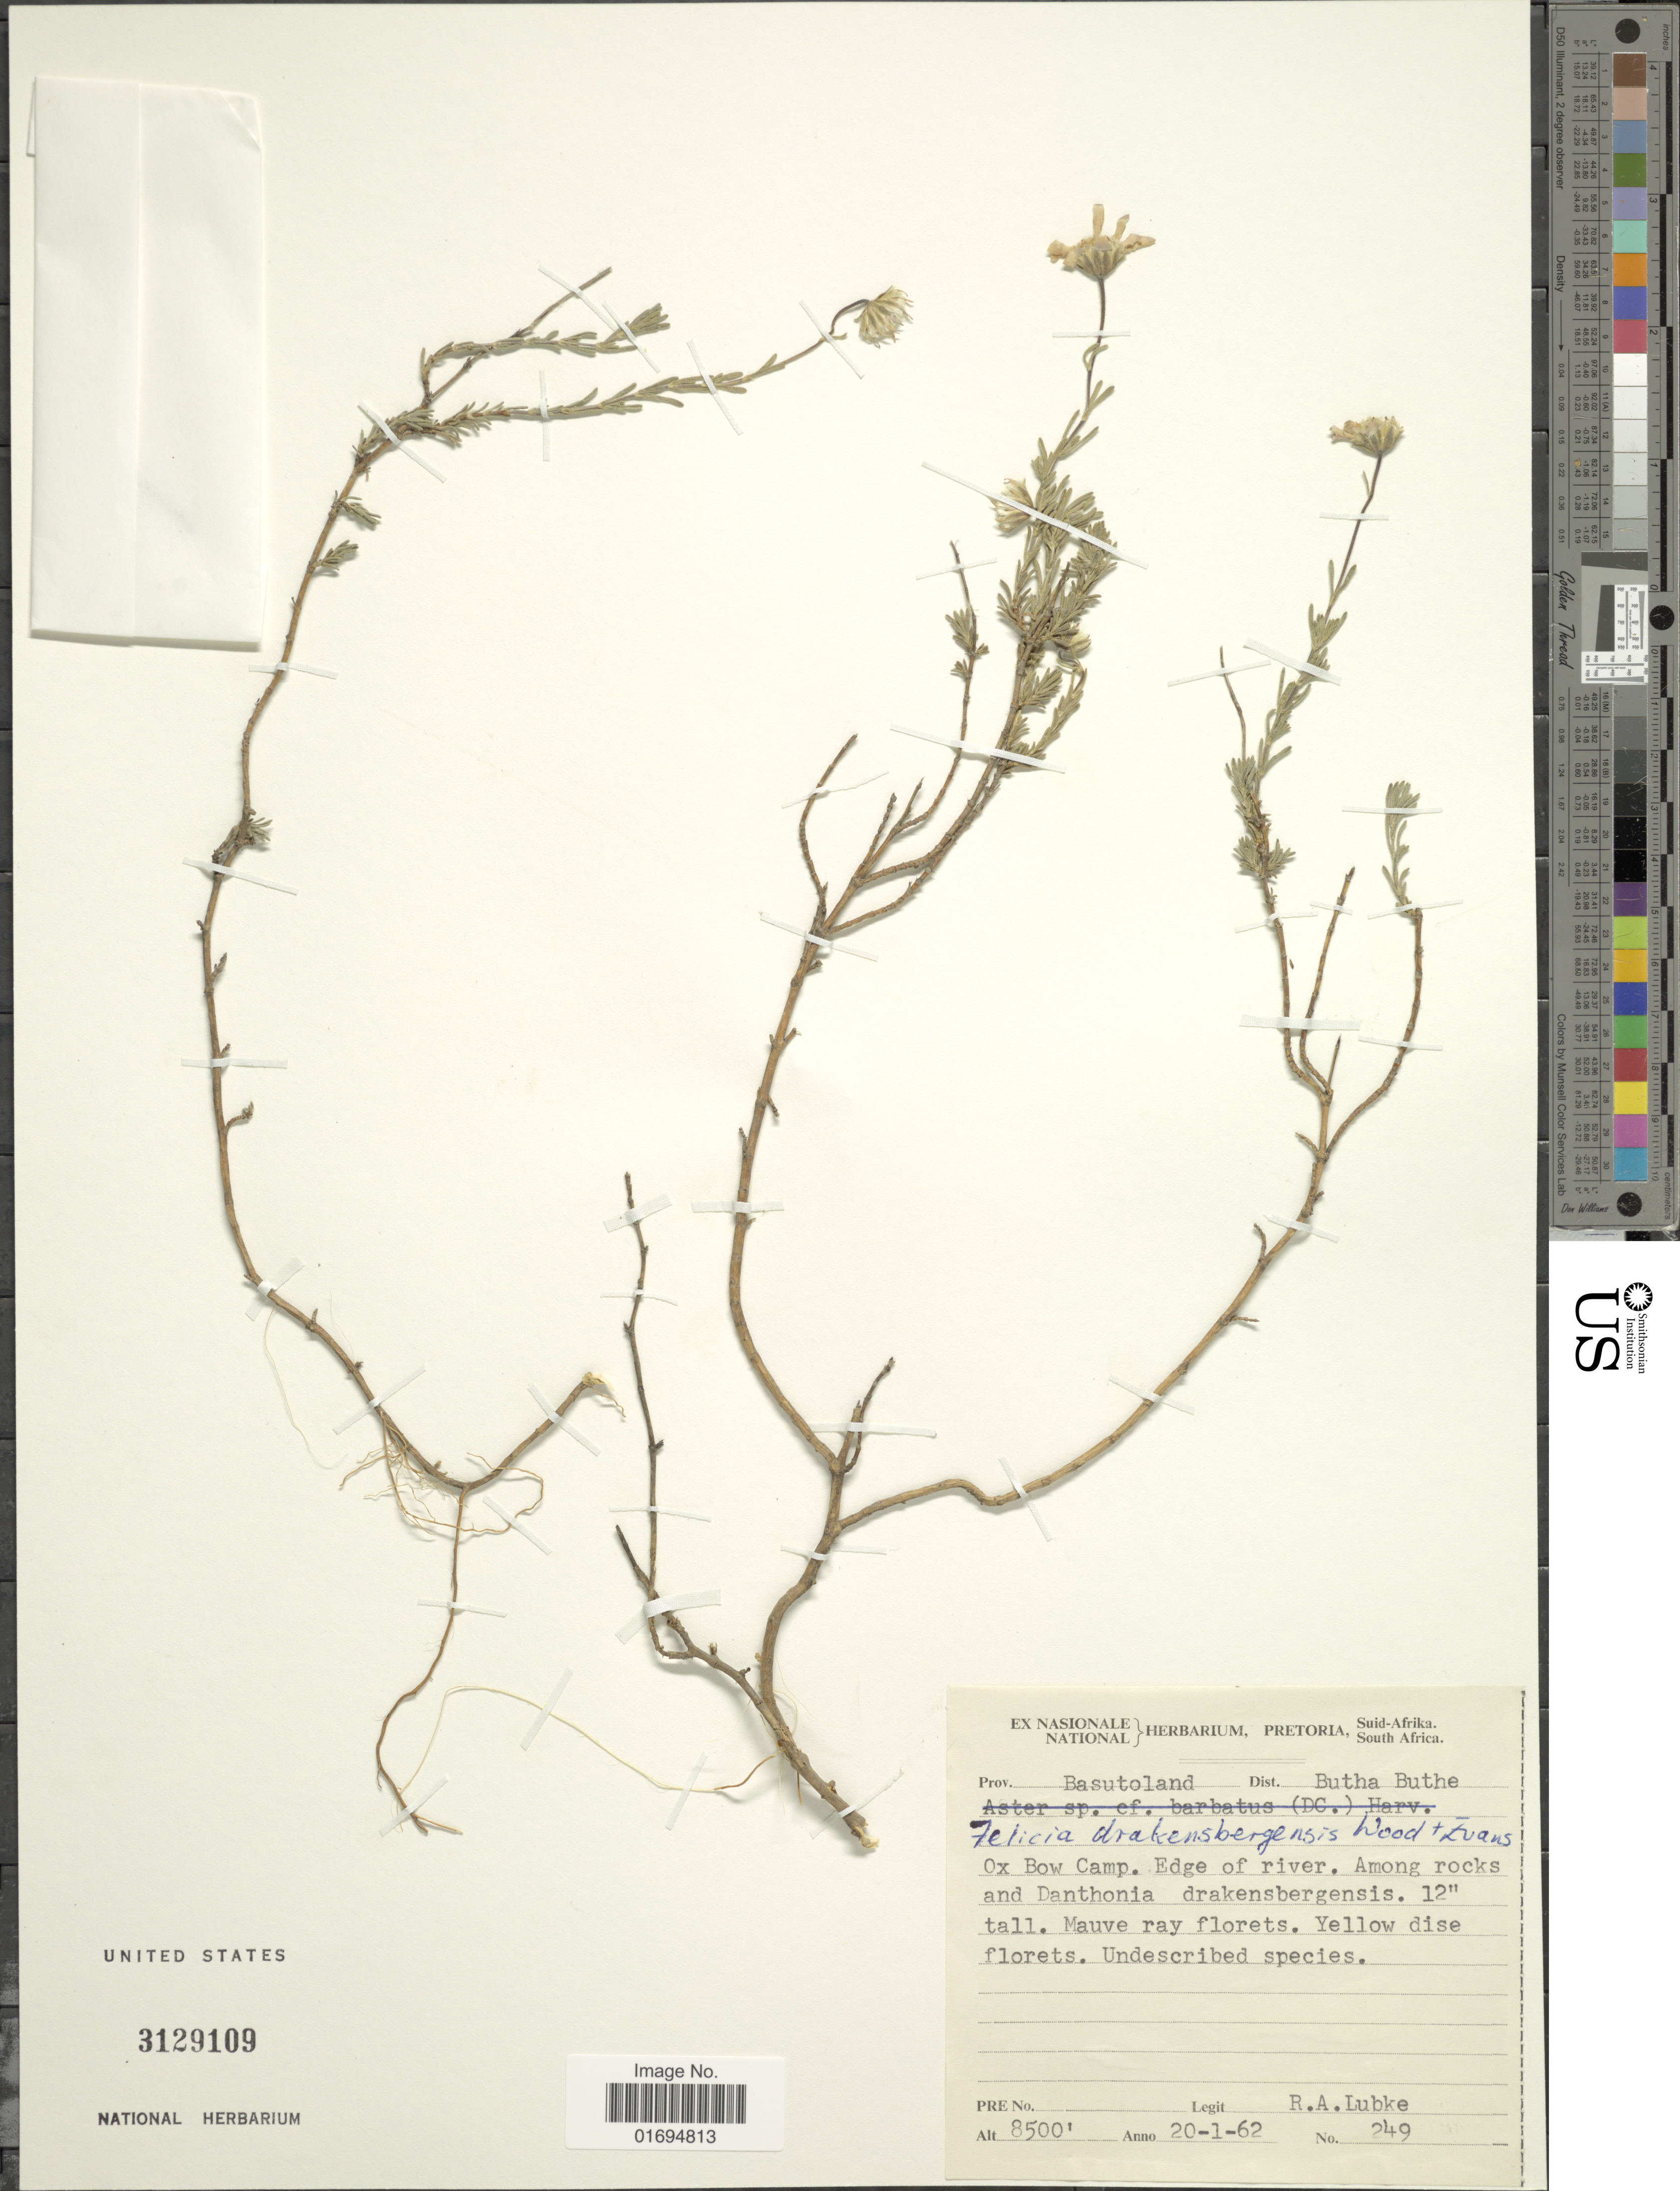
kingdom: Plantae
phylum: Tracheophyta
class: Magnoliopsida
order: Asterales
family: Asteraceae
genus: Felicia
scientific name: Felicia drakensbergensis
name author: J.M. Wood & M.S. Evans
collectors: R. Lubke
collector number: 249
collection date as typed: Transcribed d/m/y: 20/1/62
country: Lesotho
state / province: Butha-Buthe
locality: Prov. Basutoland, Dist. Butha Buthe, Ox Bow Camp, Edge of river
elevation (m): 2591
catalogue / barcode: US 3129109